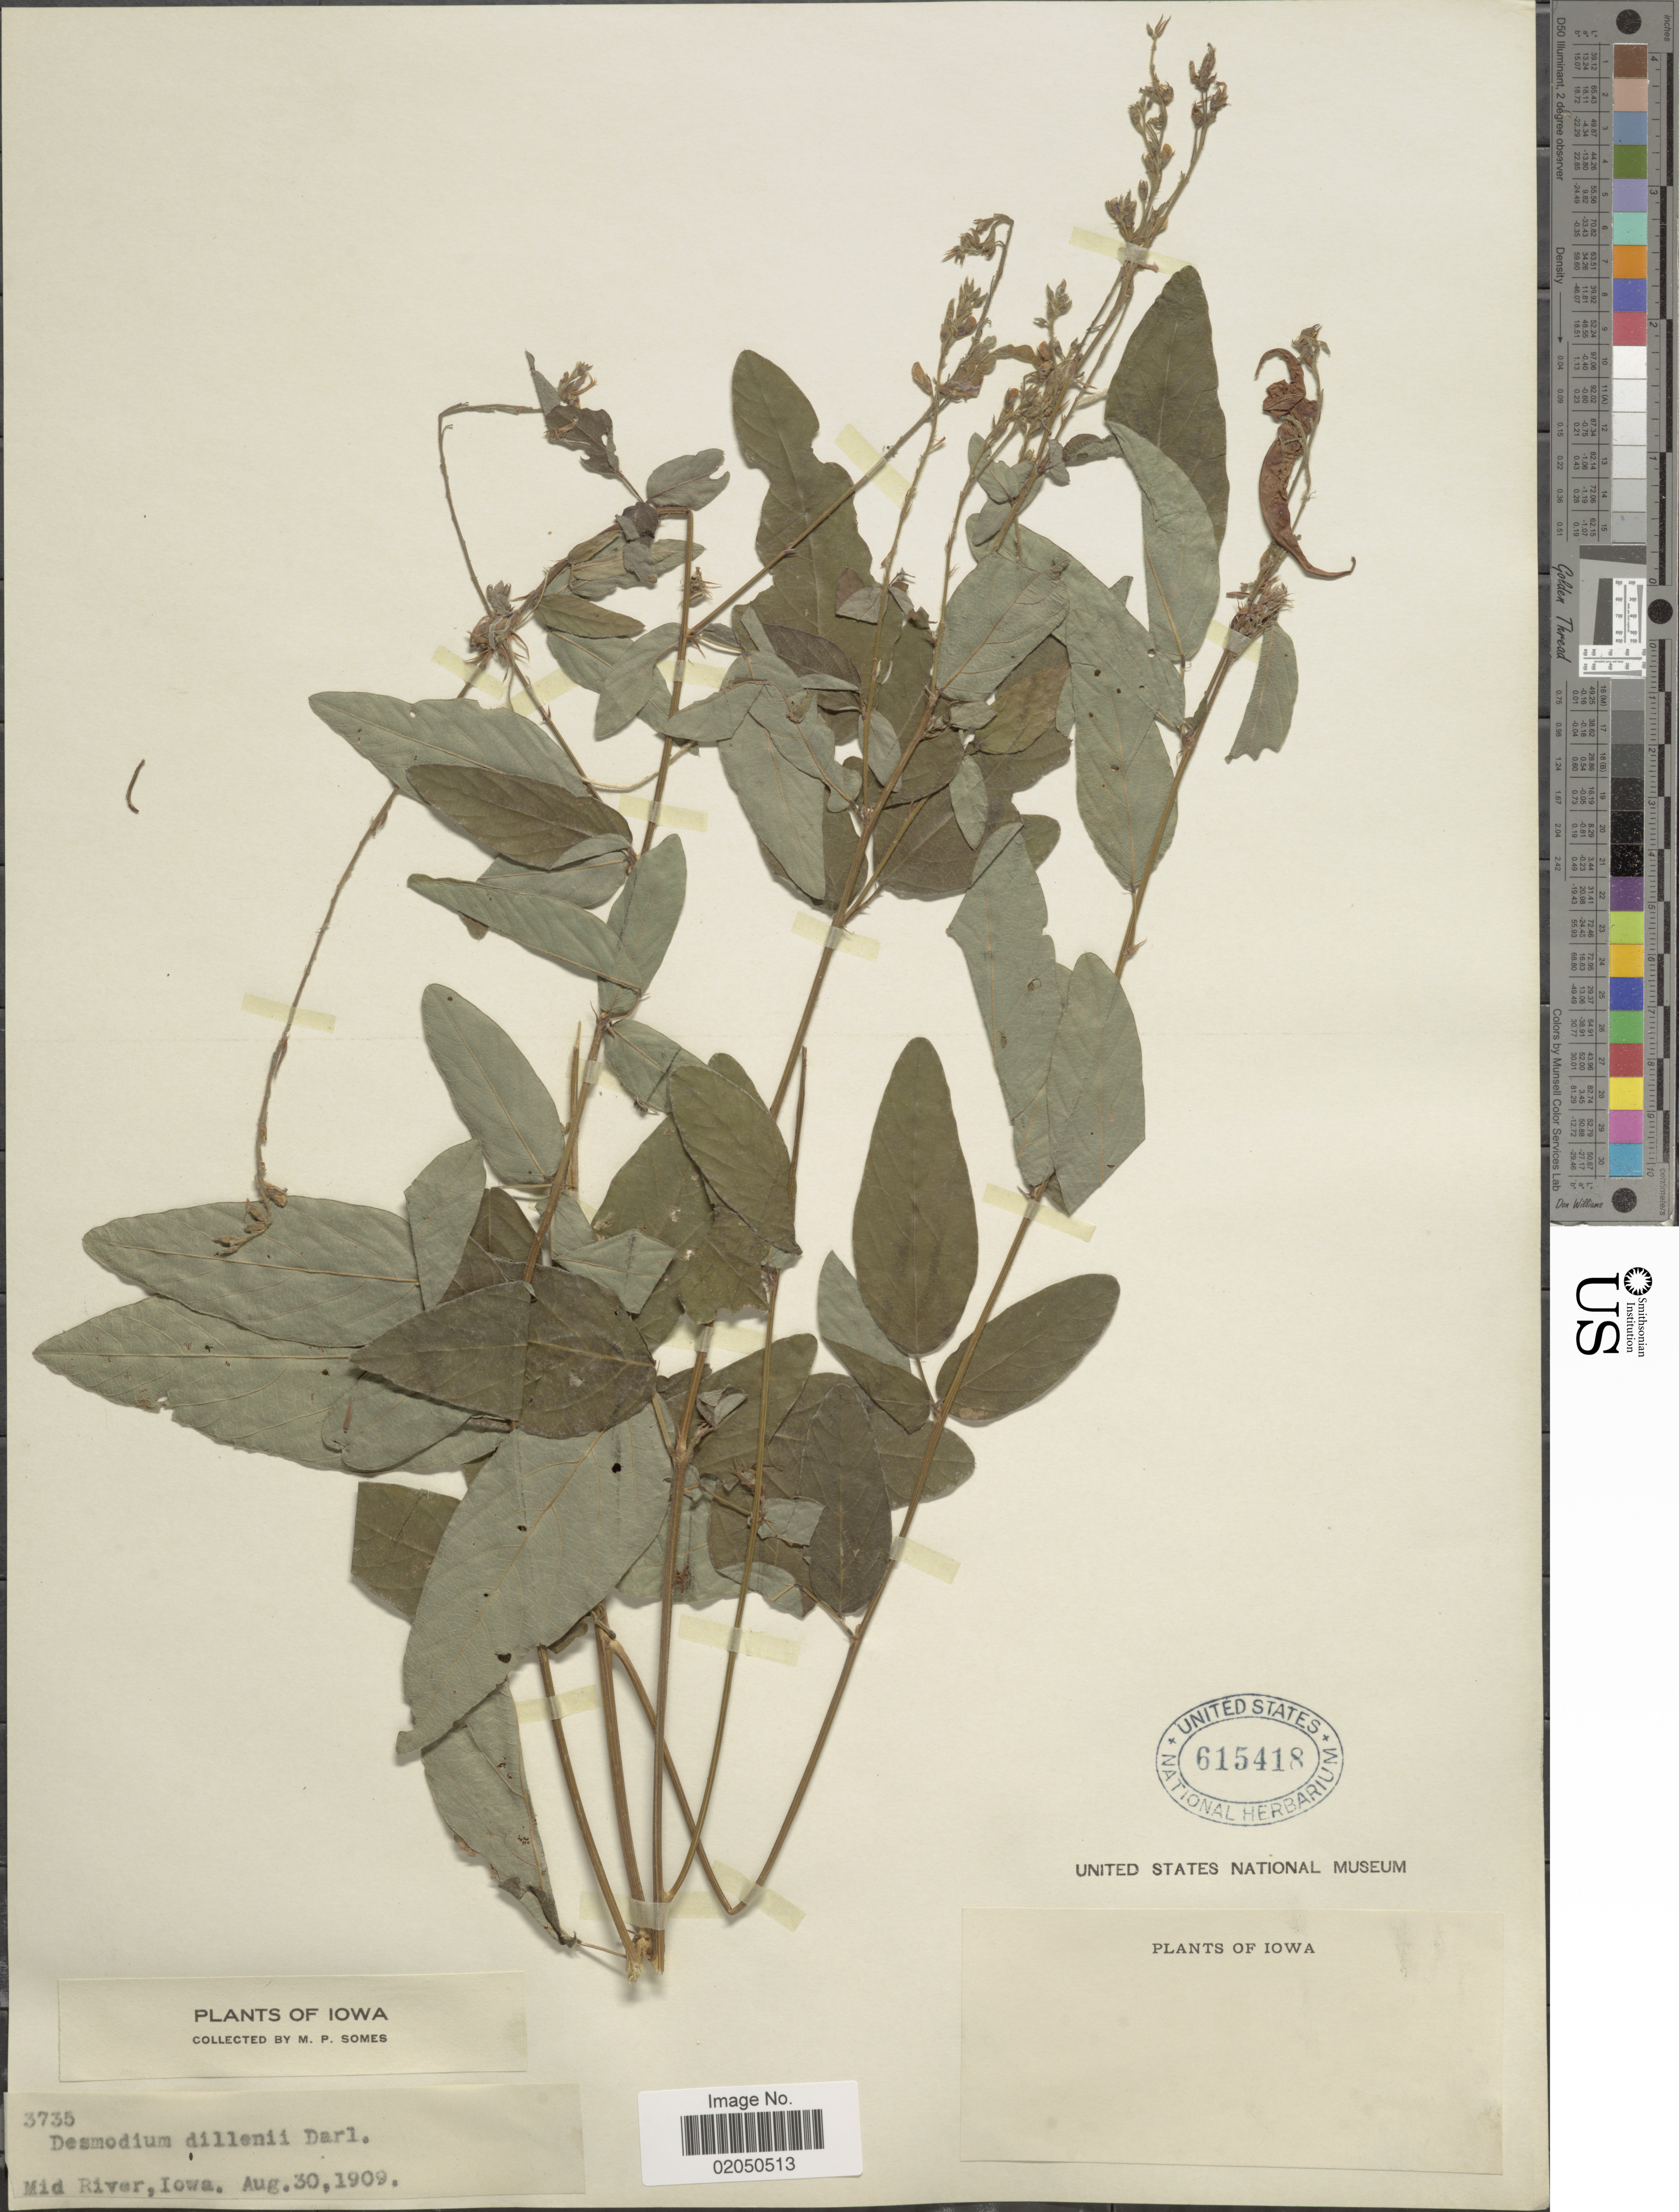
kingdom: Plantae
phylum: Tracheophyta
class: Magnoliopsida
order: Fabales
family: Fabaceae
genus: Desmodium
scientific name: Desmodium glabellum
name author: (Michx.) DC.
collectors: M. Somes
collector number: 3735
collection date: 1909-08-30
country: United States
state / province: Iowa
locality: Mid River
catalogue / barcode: US 615418